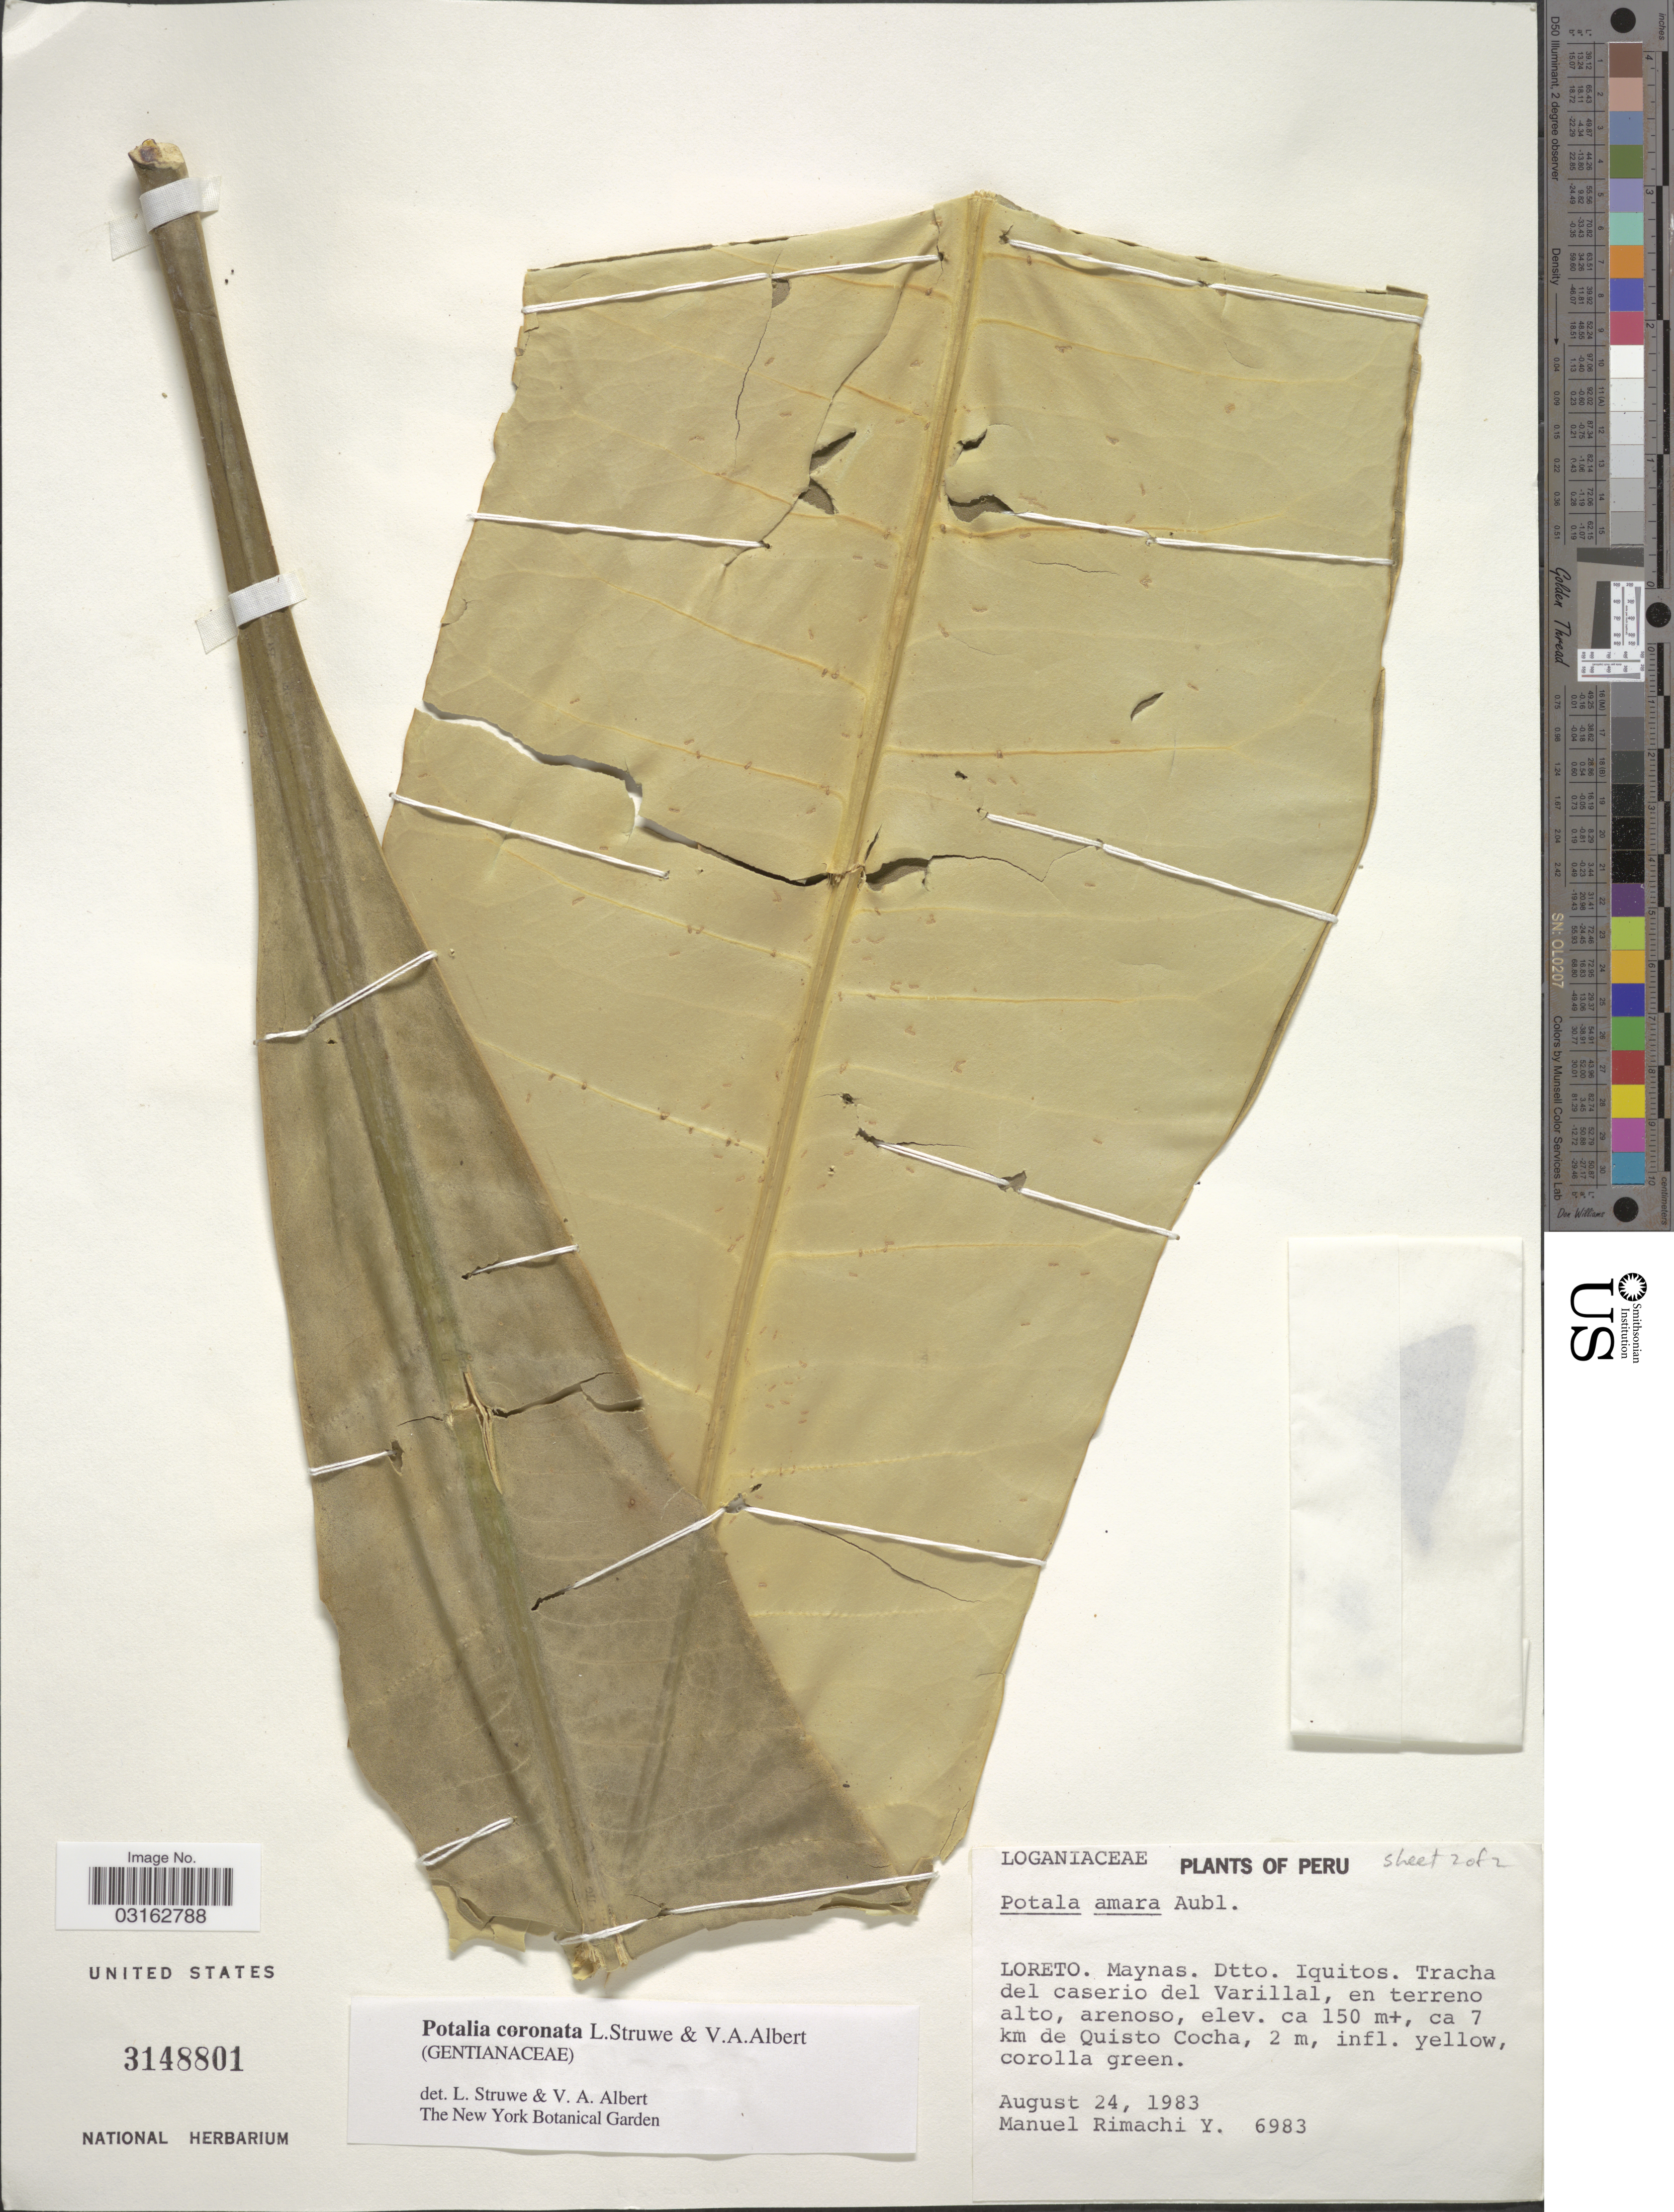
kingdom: Plantae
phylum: Tracheophyta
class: Magnoliopsida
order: Gentianales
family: Gentianaceae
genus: Potalia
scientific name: Potalia coronata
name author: Struwe & V.A. Albert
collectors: M. Rimachi Y.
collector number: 6983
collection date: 1983-08-24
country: Peru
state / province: Loreto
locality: Maynas, Dtto. Iquitos, Tracha del caserio del Varillal, en terreno alto, arenoso, ca 7 km de Quisto Cocha.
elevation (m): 150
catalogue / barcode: US 3148801